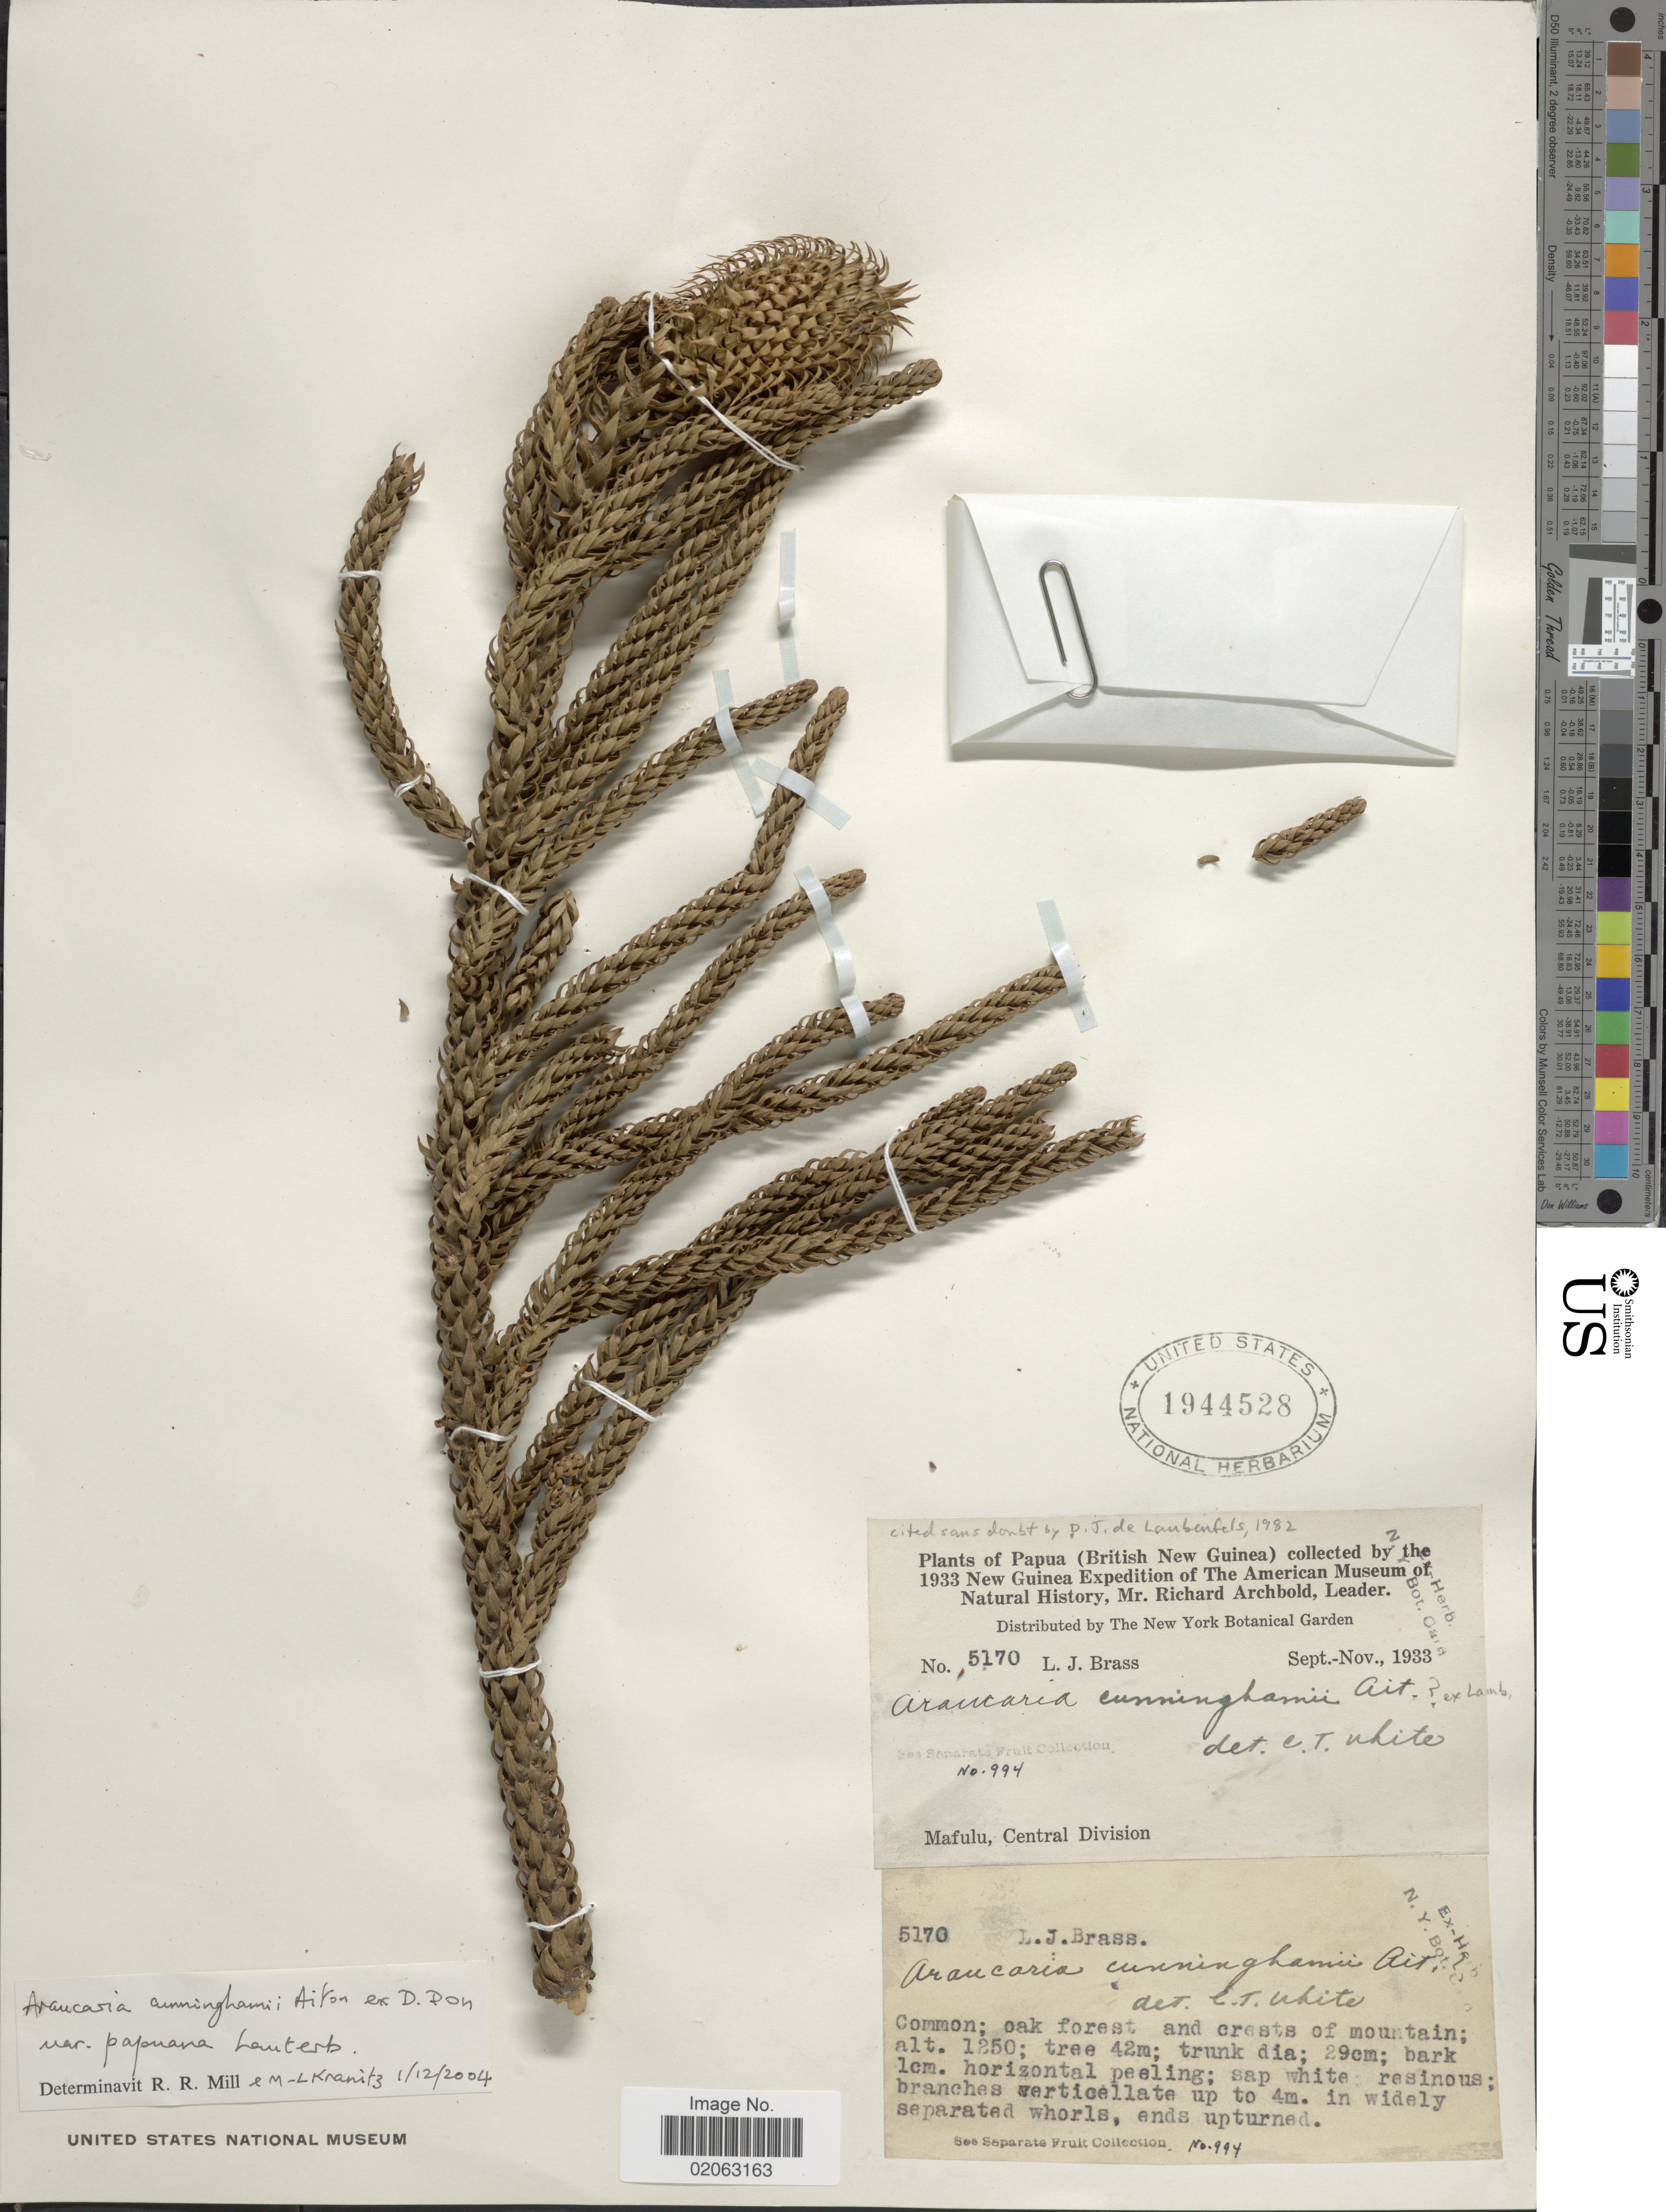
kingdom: Plantae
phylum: Tracheophyta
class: Pinopsida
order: Pinales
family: Araucariaceae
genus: Araucaria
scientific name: Araucaria cunninghamii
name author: Aiton ex D. Don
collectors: L. J. Brass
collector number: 5170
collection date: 1933-09/1933-11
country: Papua New Guinea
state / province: Central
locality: Papua (British New Guinea), Mafulu; Central Division [unsure placement].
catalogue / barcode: US 1944528